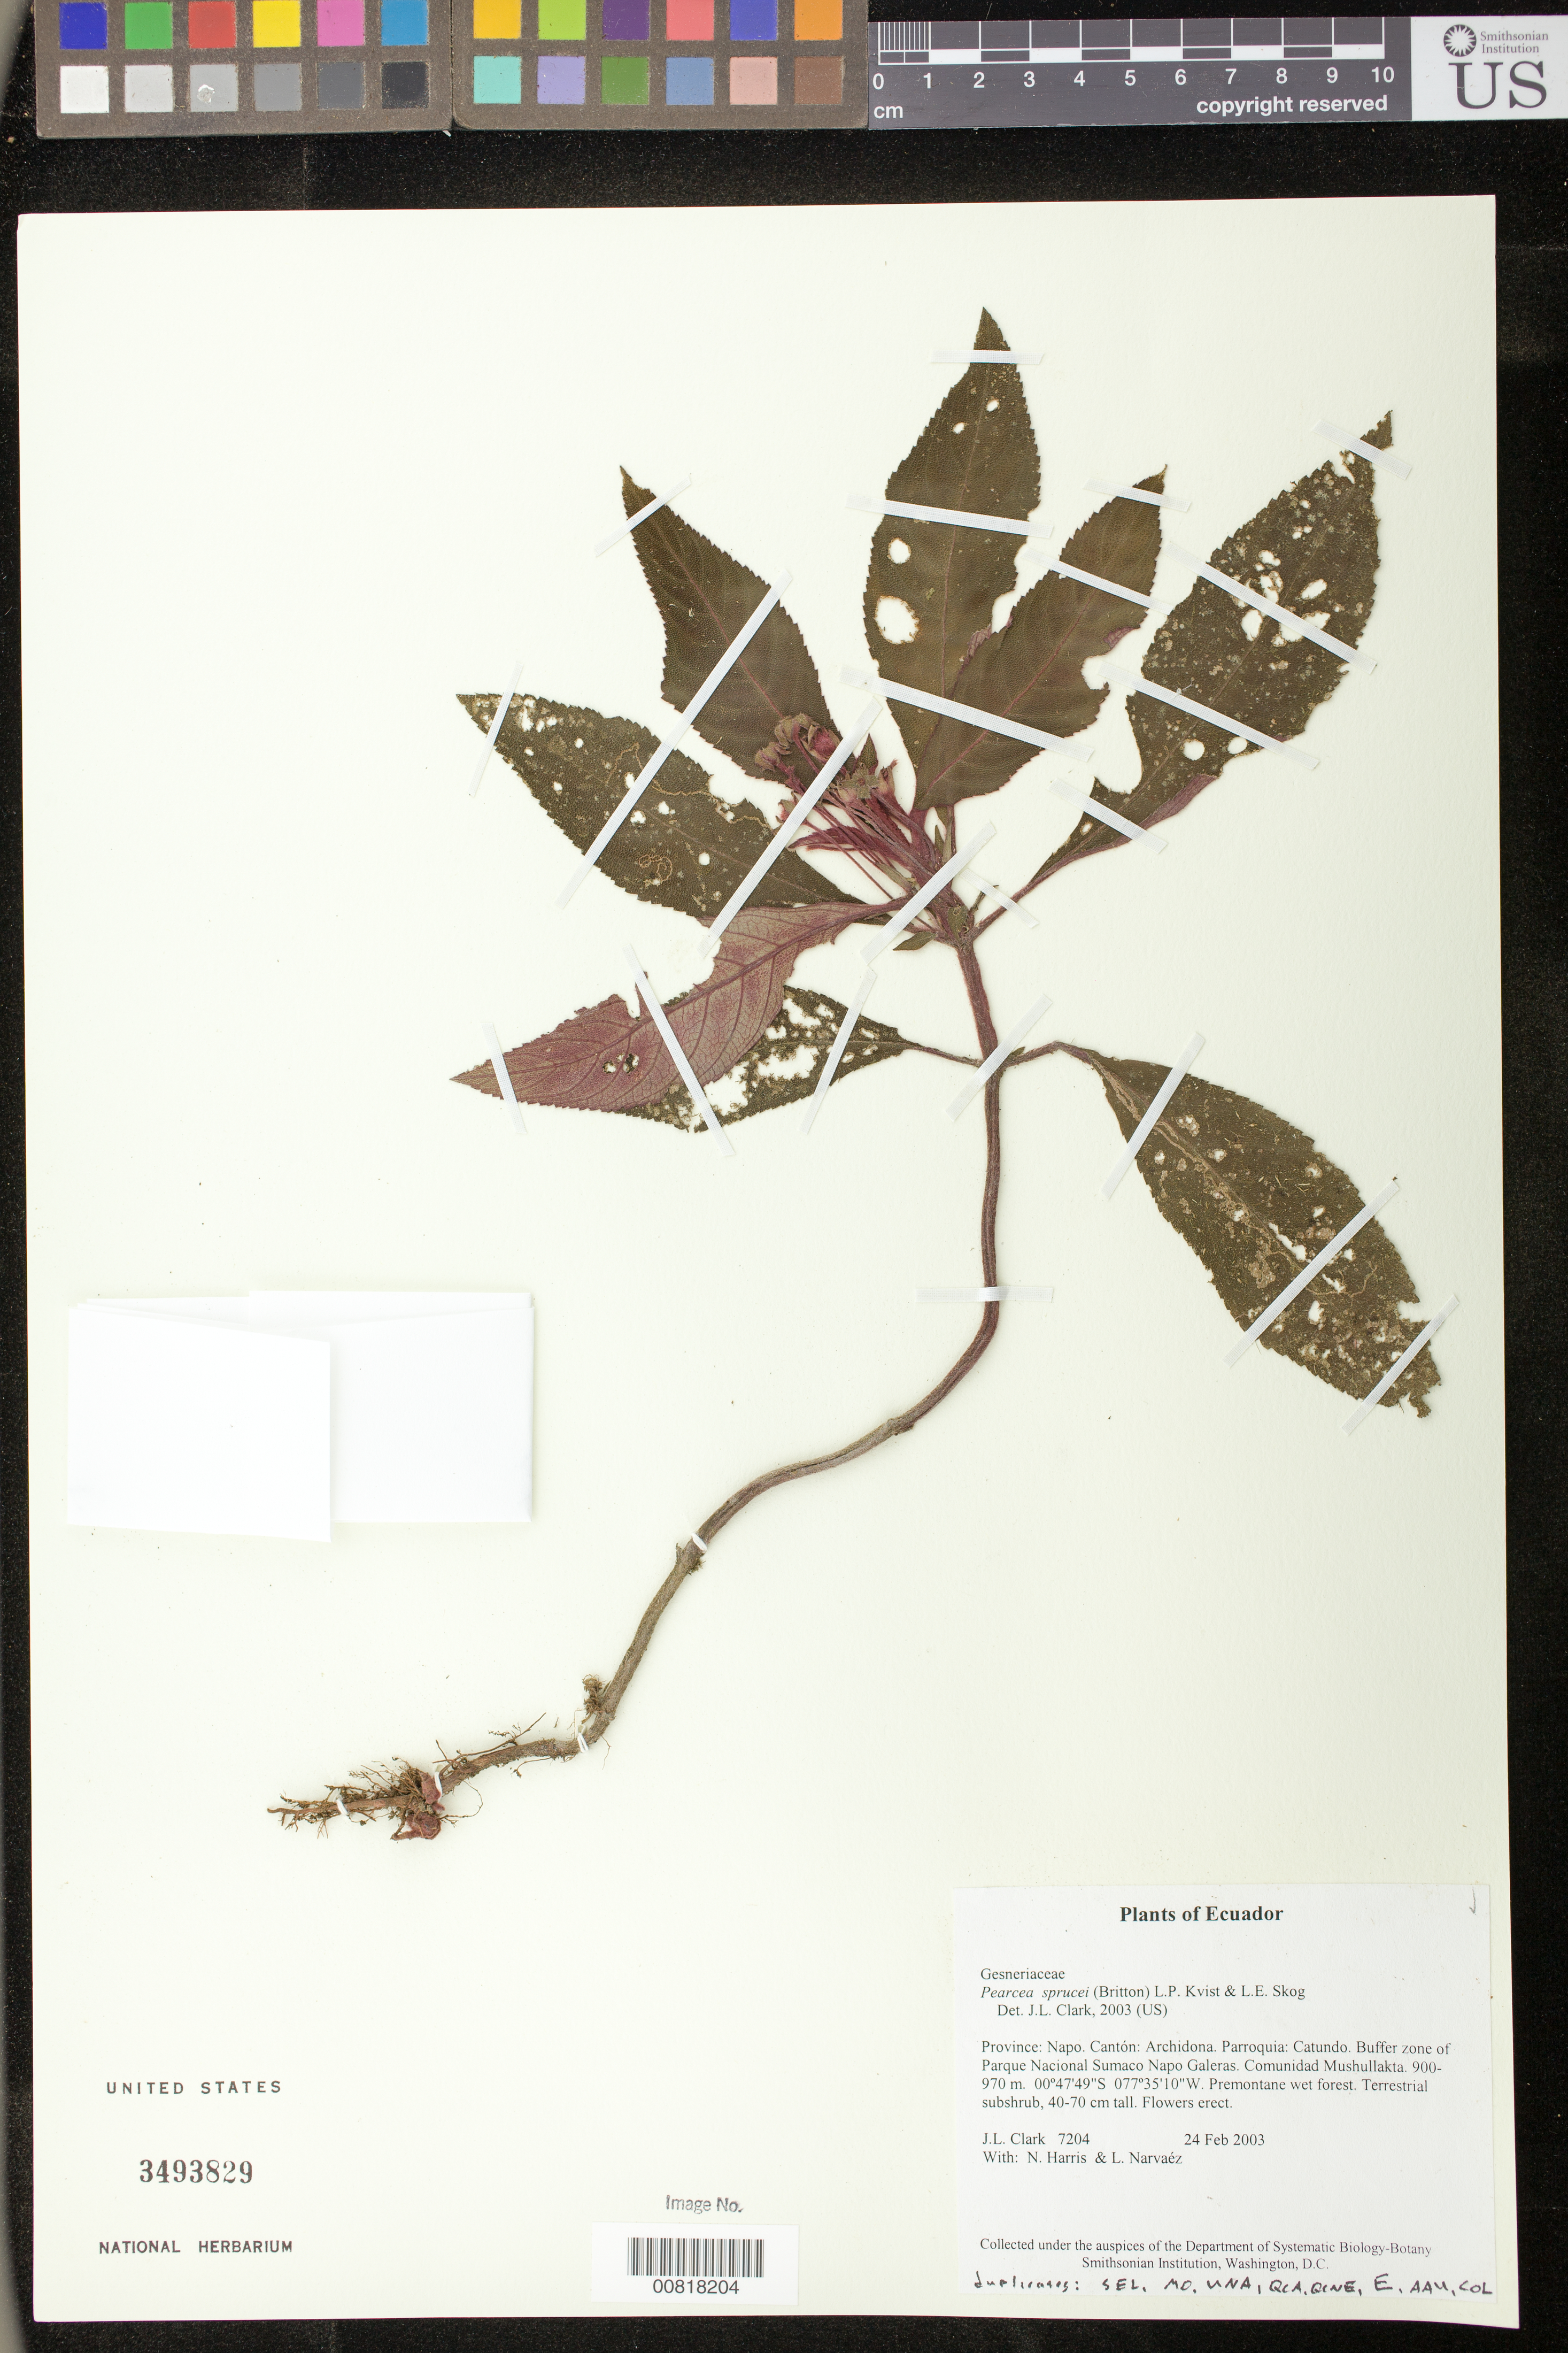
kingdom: Plantae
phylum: Tracheophyta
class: Magnoliopsida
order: Lamiales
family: Gesneriaceae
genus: Pearcea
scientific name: Pearcea sprucei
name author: (Britton) L.P. Kvist & L.E. Skog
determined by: Clark, J. L., (SEL), The Marie Selby Botanical Garden (UNITED STATES)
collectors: J. L. Clark, N. Harris & L. Narvaéz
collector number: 7204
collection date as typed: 24 Feb 2003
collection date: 2003-02-24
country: Ecuador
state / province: Napo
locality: Archidona. Parroquia: Catundo. Buffer zone of Parque Nacional Sumaco Napo Galeras. Comunidad Mushullakta.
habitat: Premontane wet forest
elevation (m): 900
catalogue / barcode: US 3493829